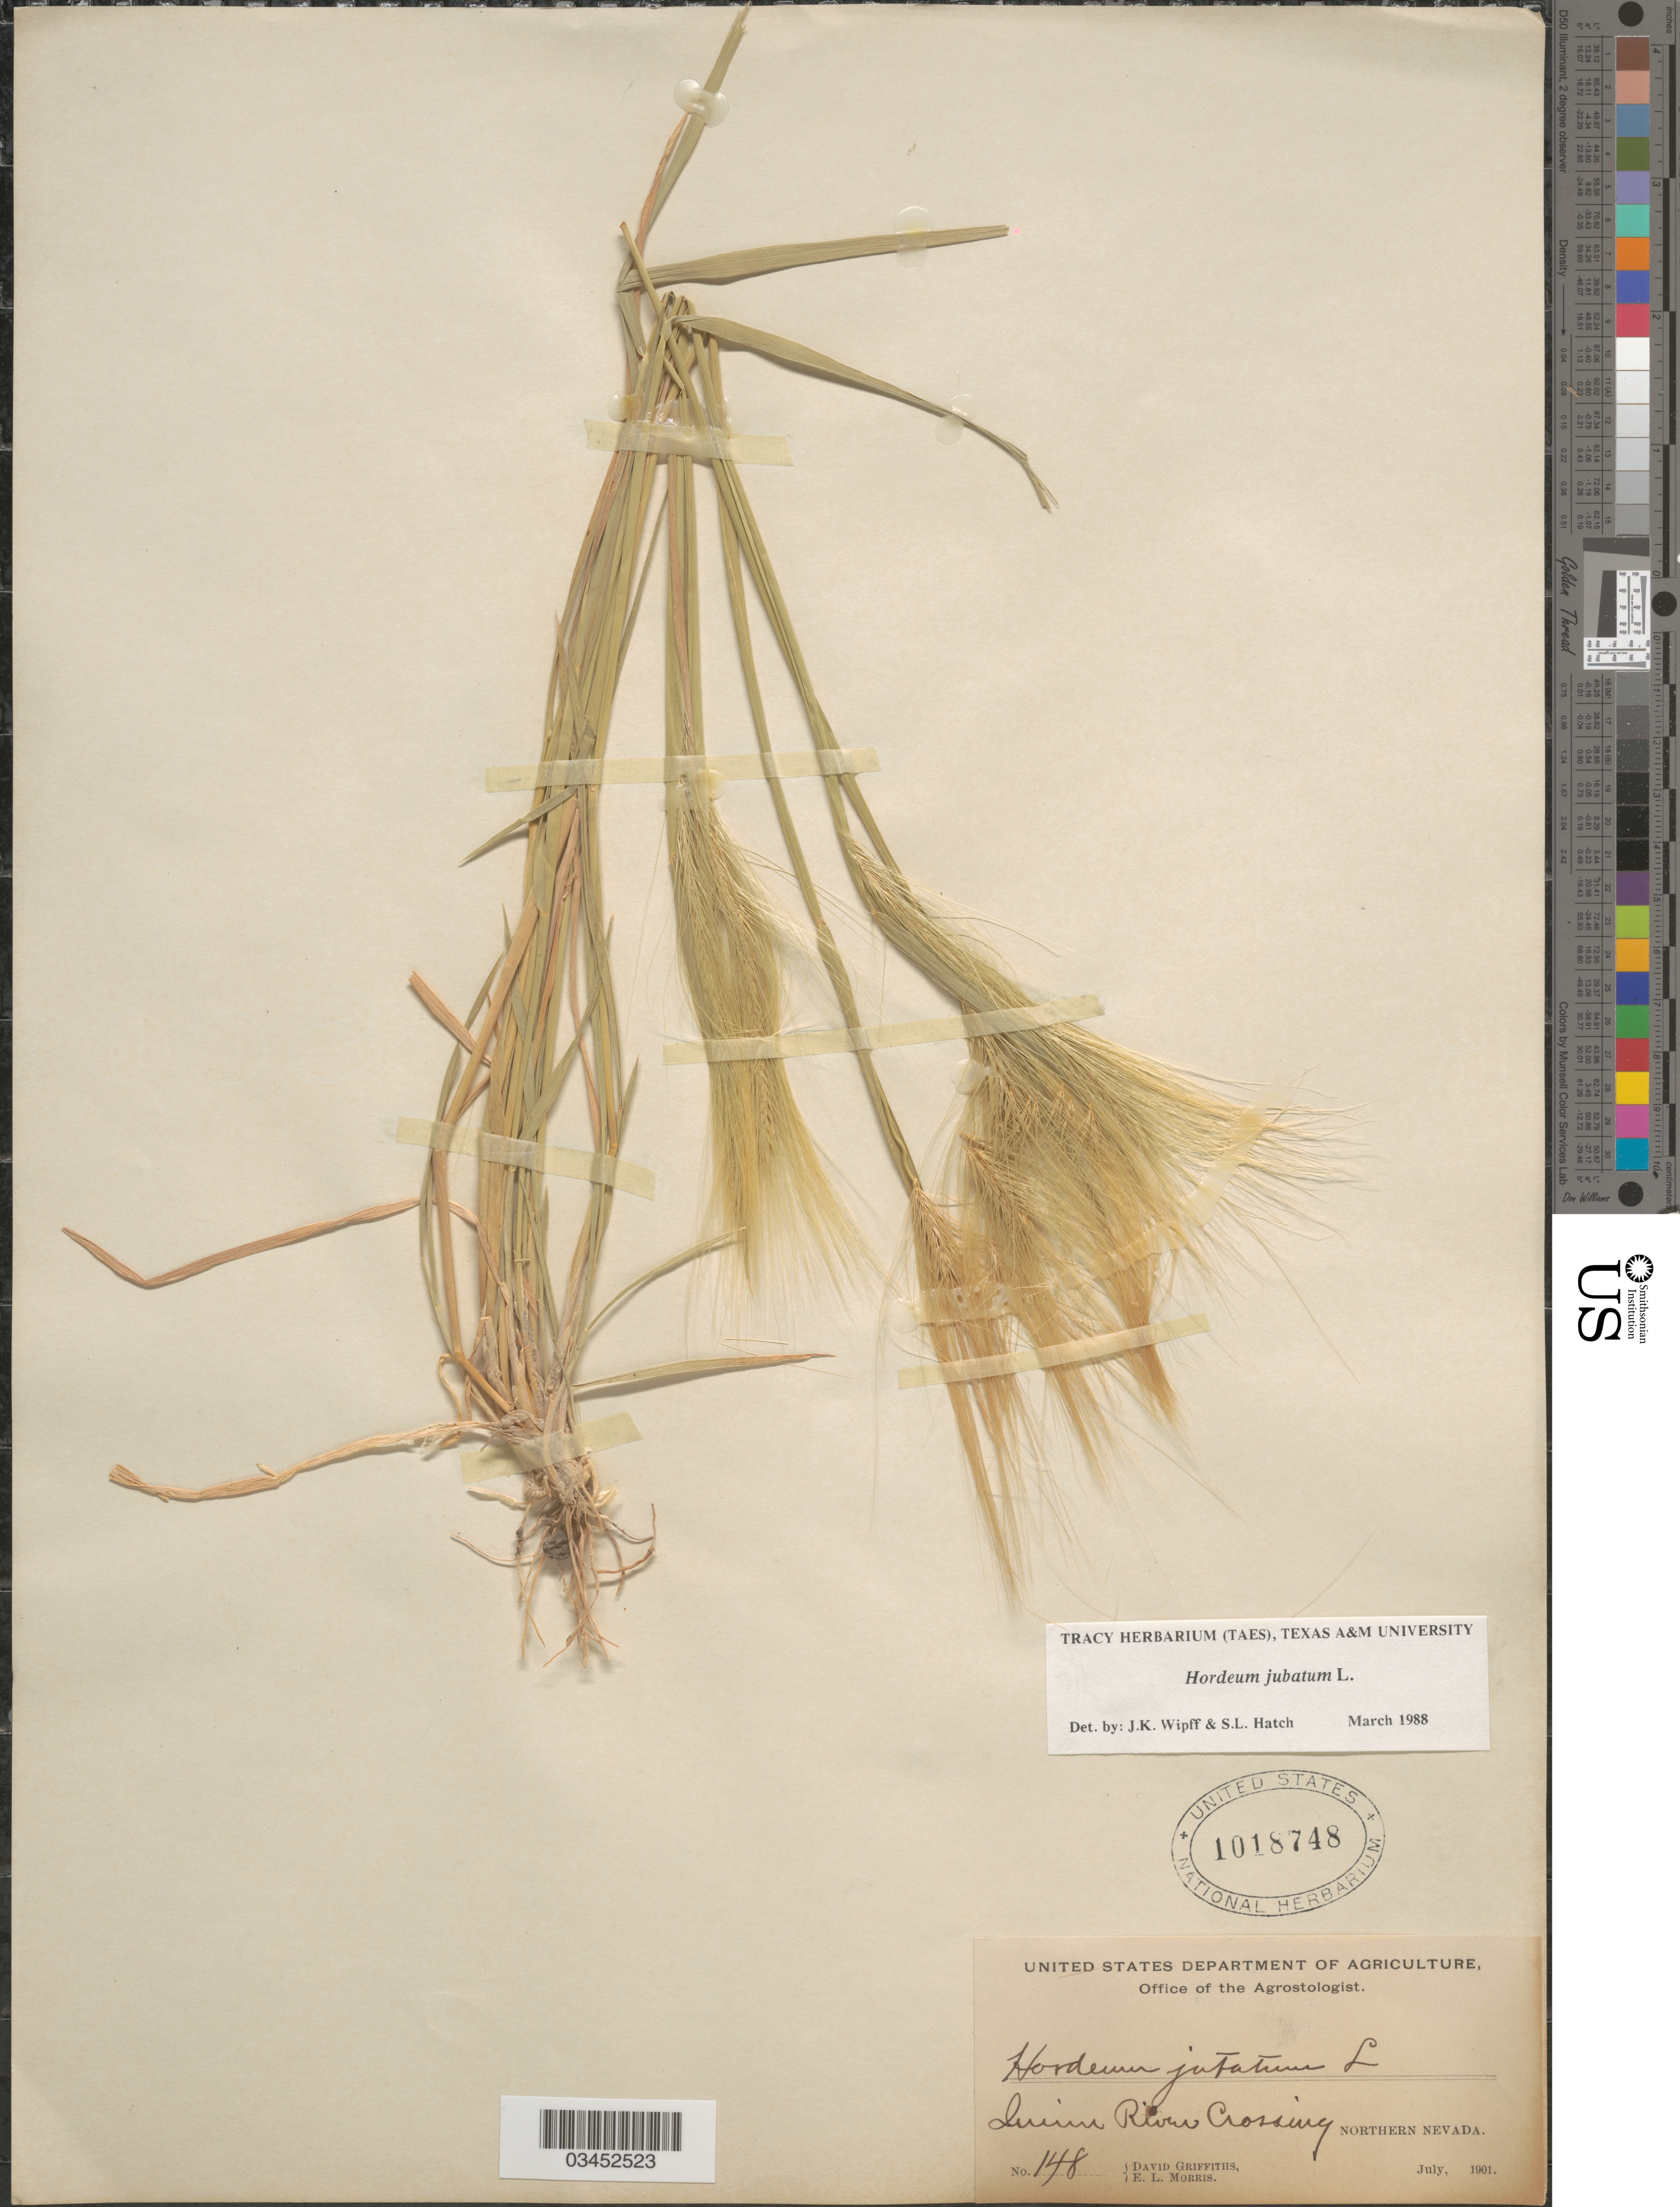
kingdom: Plantae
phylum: Tracheophyta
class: Liliopsida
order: Poales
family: Poaceae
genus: Hordeum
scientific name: Hordeum jubatum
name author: L.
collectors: D. Griffiths & E. Morris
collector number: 148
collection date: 1901-07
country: United States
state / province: Nevada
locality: Quinn River Crossing. Northern Nevada.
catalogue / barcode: US 1018748